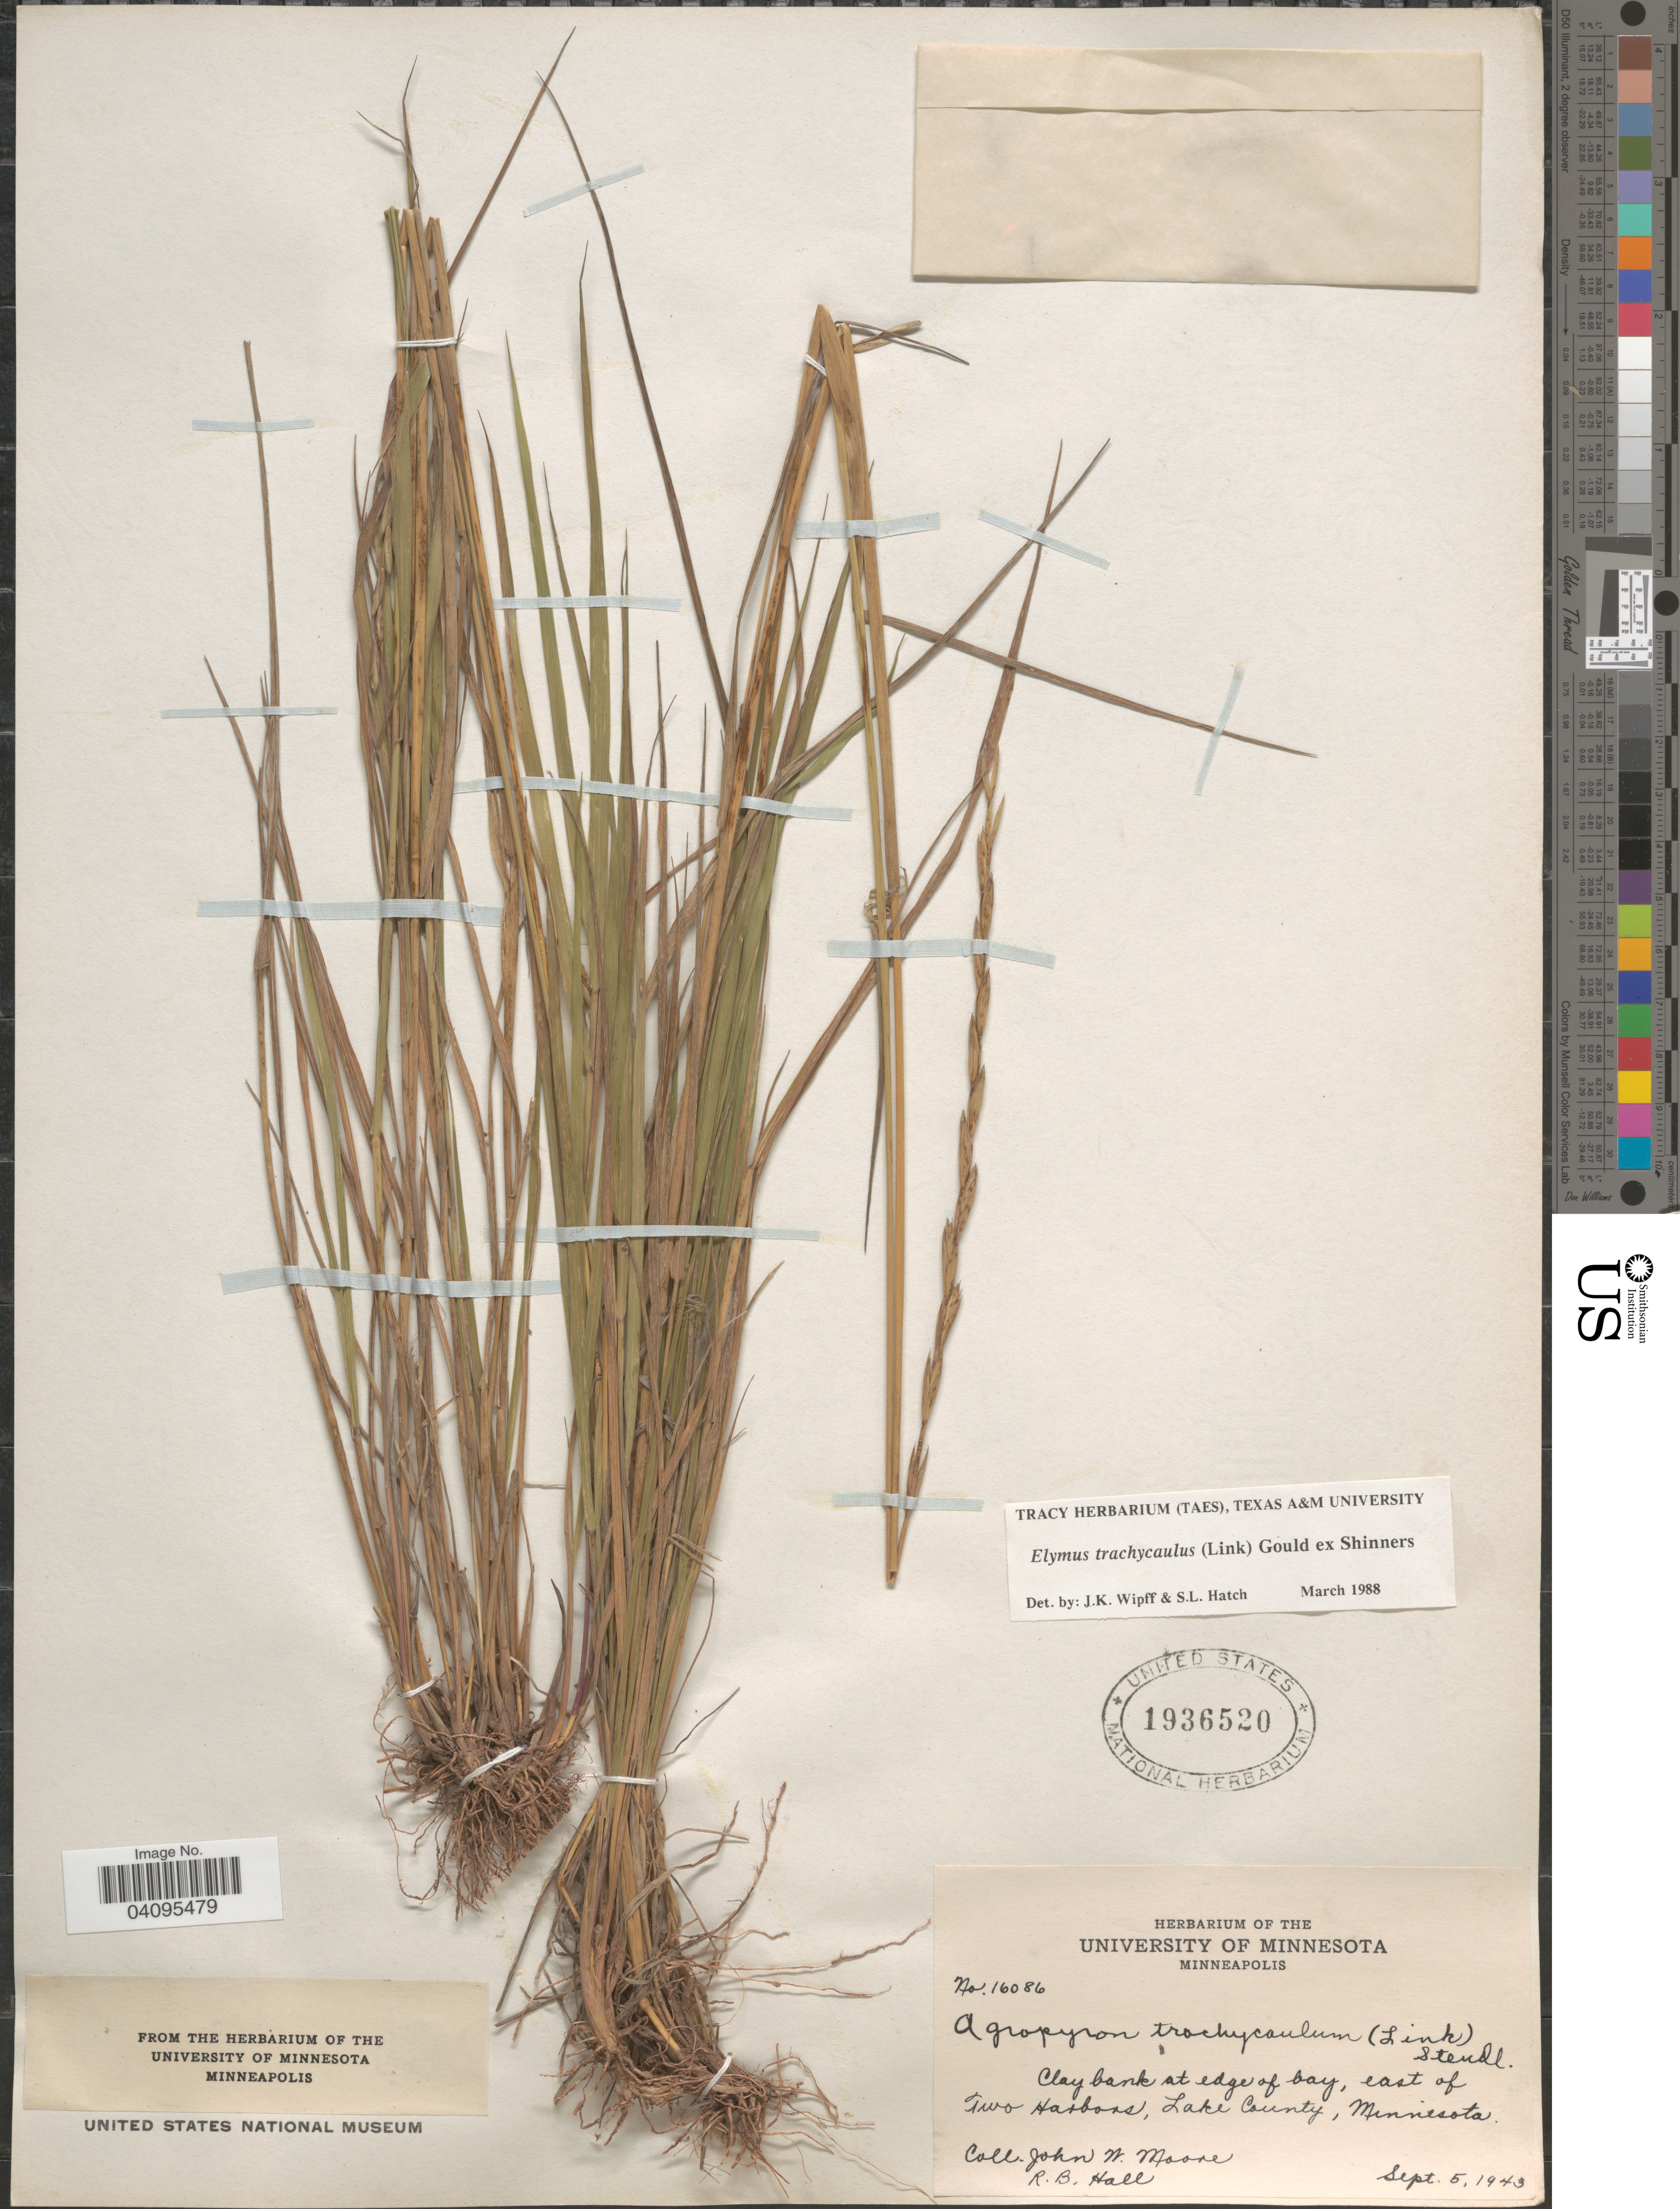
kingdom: Plantae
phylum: Tracheophyta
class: Liliopsida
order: Poales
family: Poaceae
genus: Elymus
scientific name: Elymus trachycaulus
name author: (Link) Gould ex Shinners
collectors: J. Moore & R. Hall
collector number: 16086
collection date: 1943-09-05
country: United States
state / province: Minnesota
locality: Clay bank at edge of bay, east of Two Harbors, Lake County.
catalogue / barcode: US 1936520